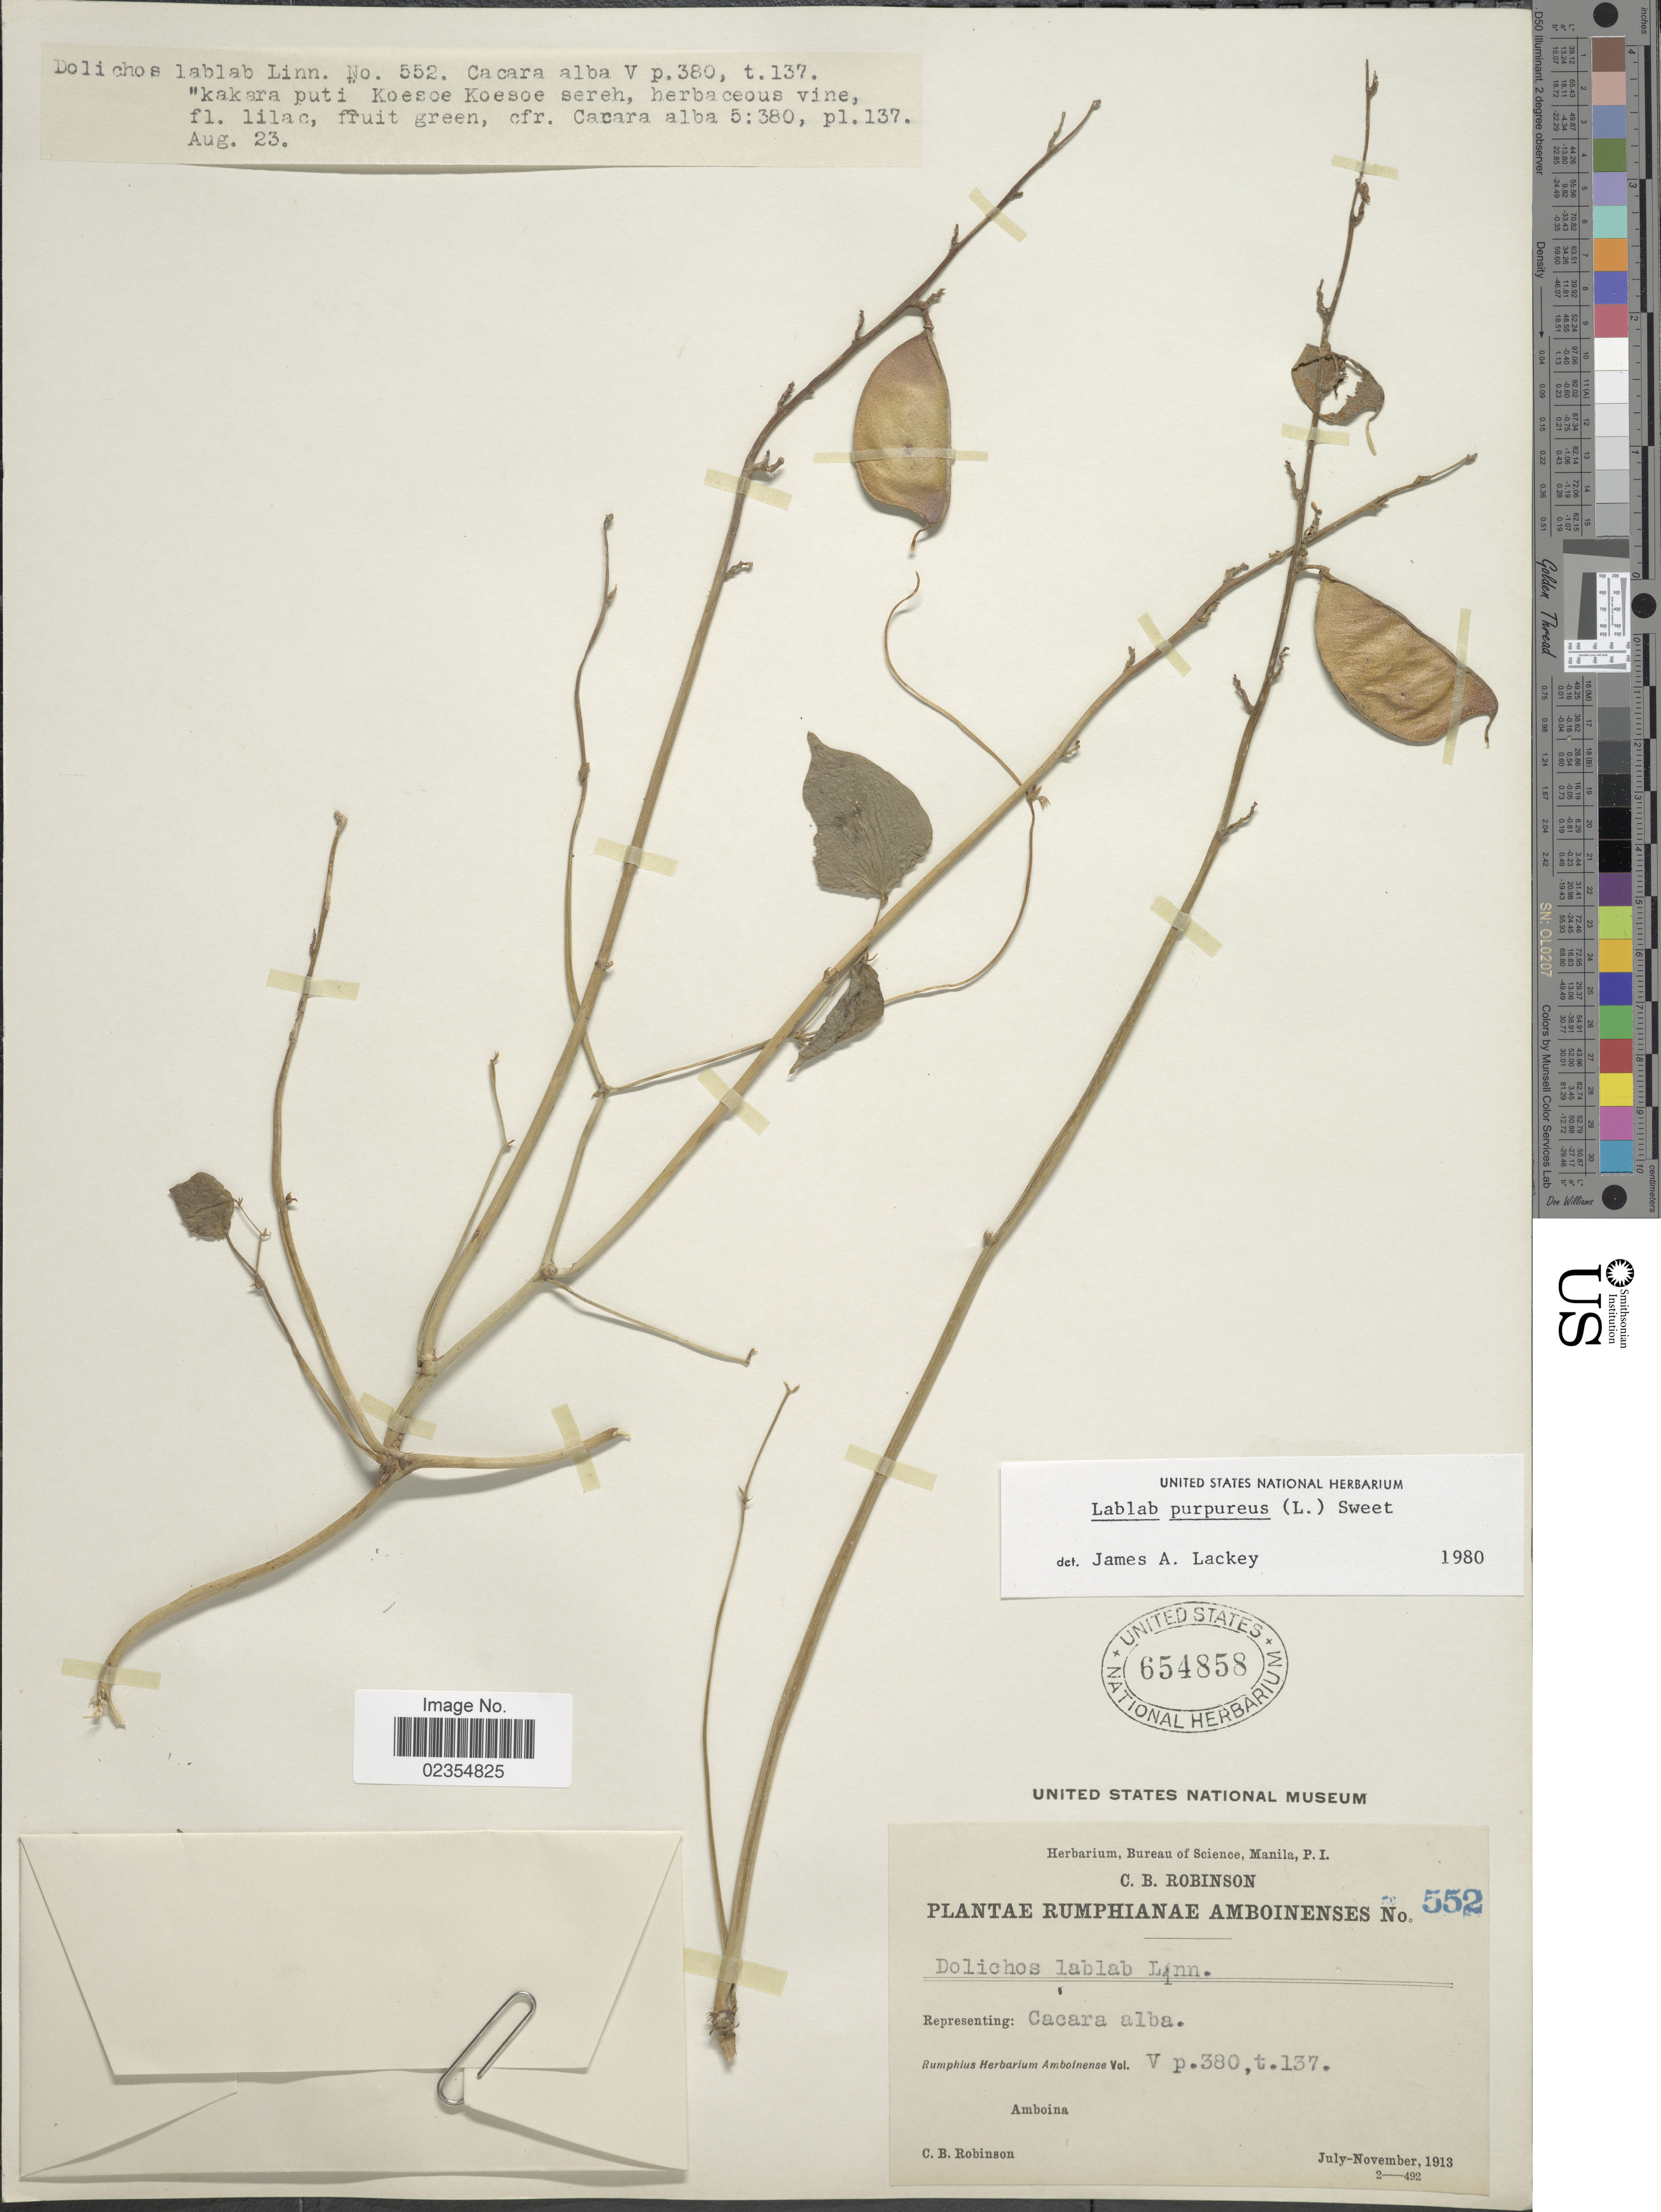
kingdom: Plantae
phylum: Tracheophyta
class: Magnoliopsida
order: Fabales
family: Fabaceae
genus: Lablab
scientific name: Lablab purpureus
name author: (L.) Sweet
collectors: C. Brobinson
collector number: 552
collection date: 1913-07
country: Indonesia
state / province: Maluku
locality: Rumphianae Amboinenses, Amboina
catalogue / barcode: US 654858